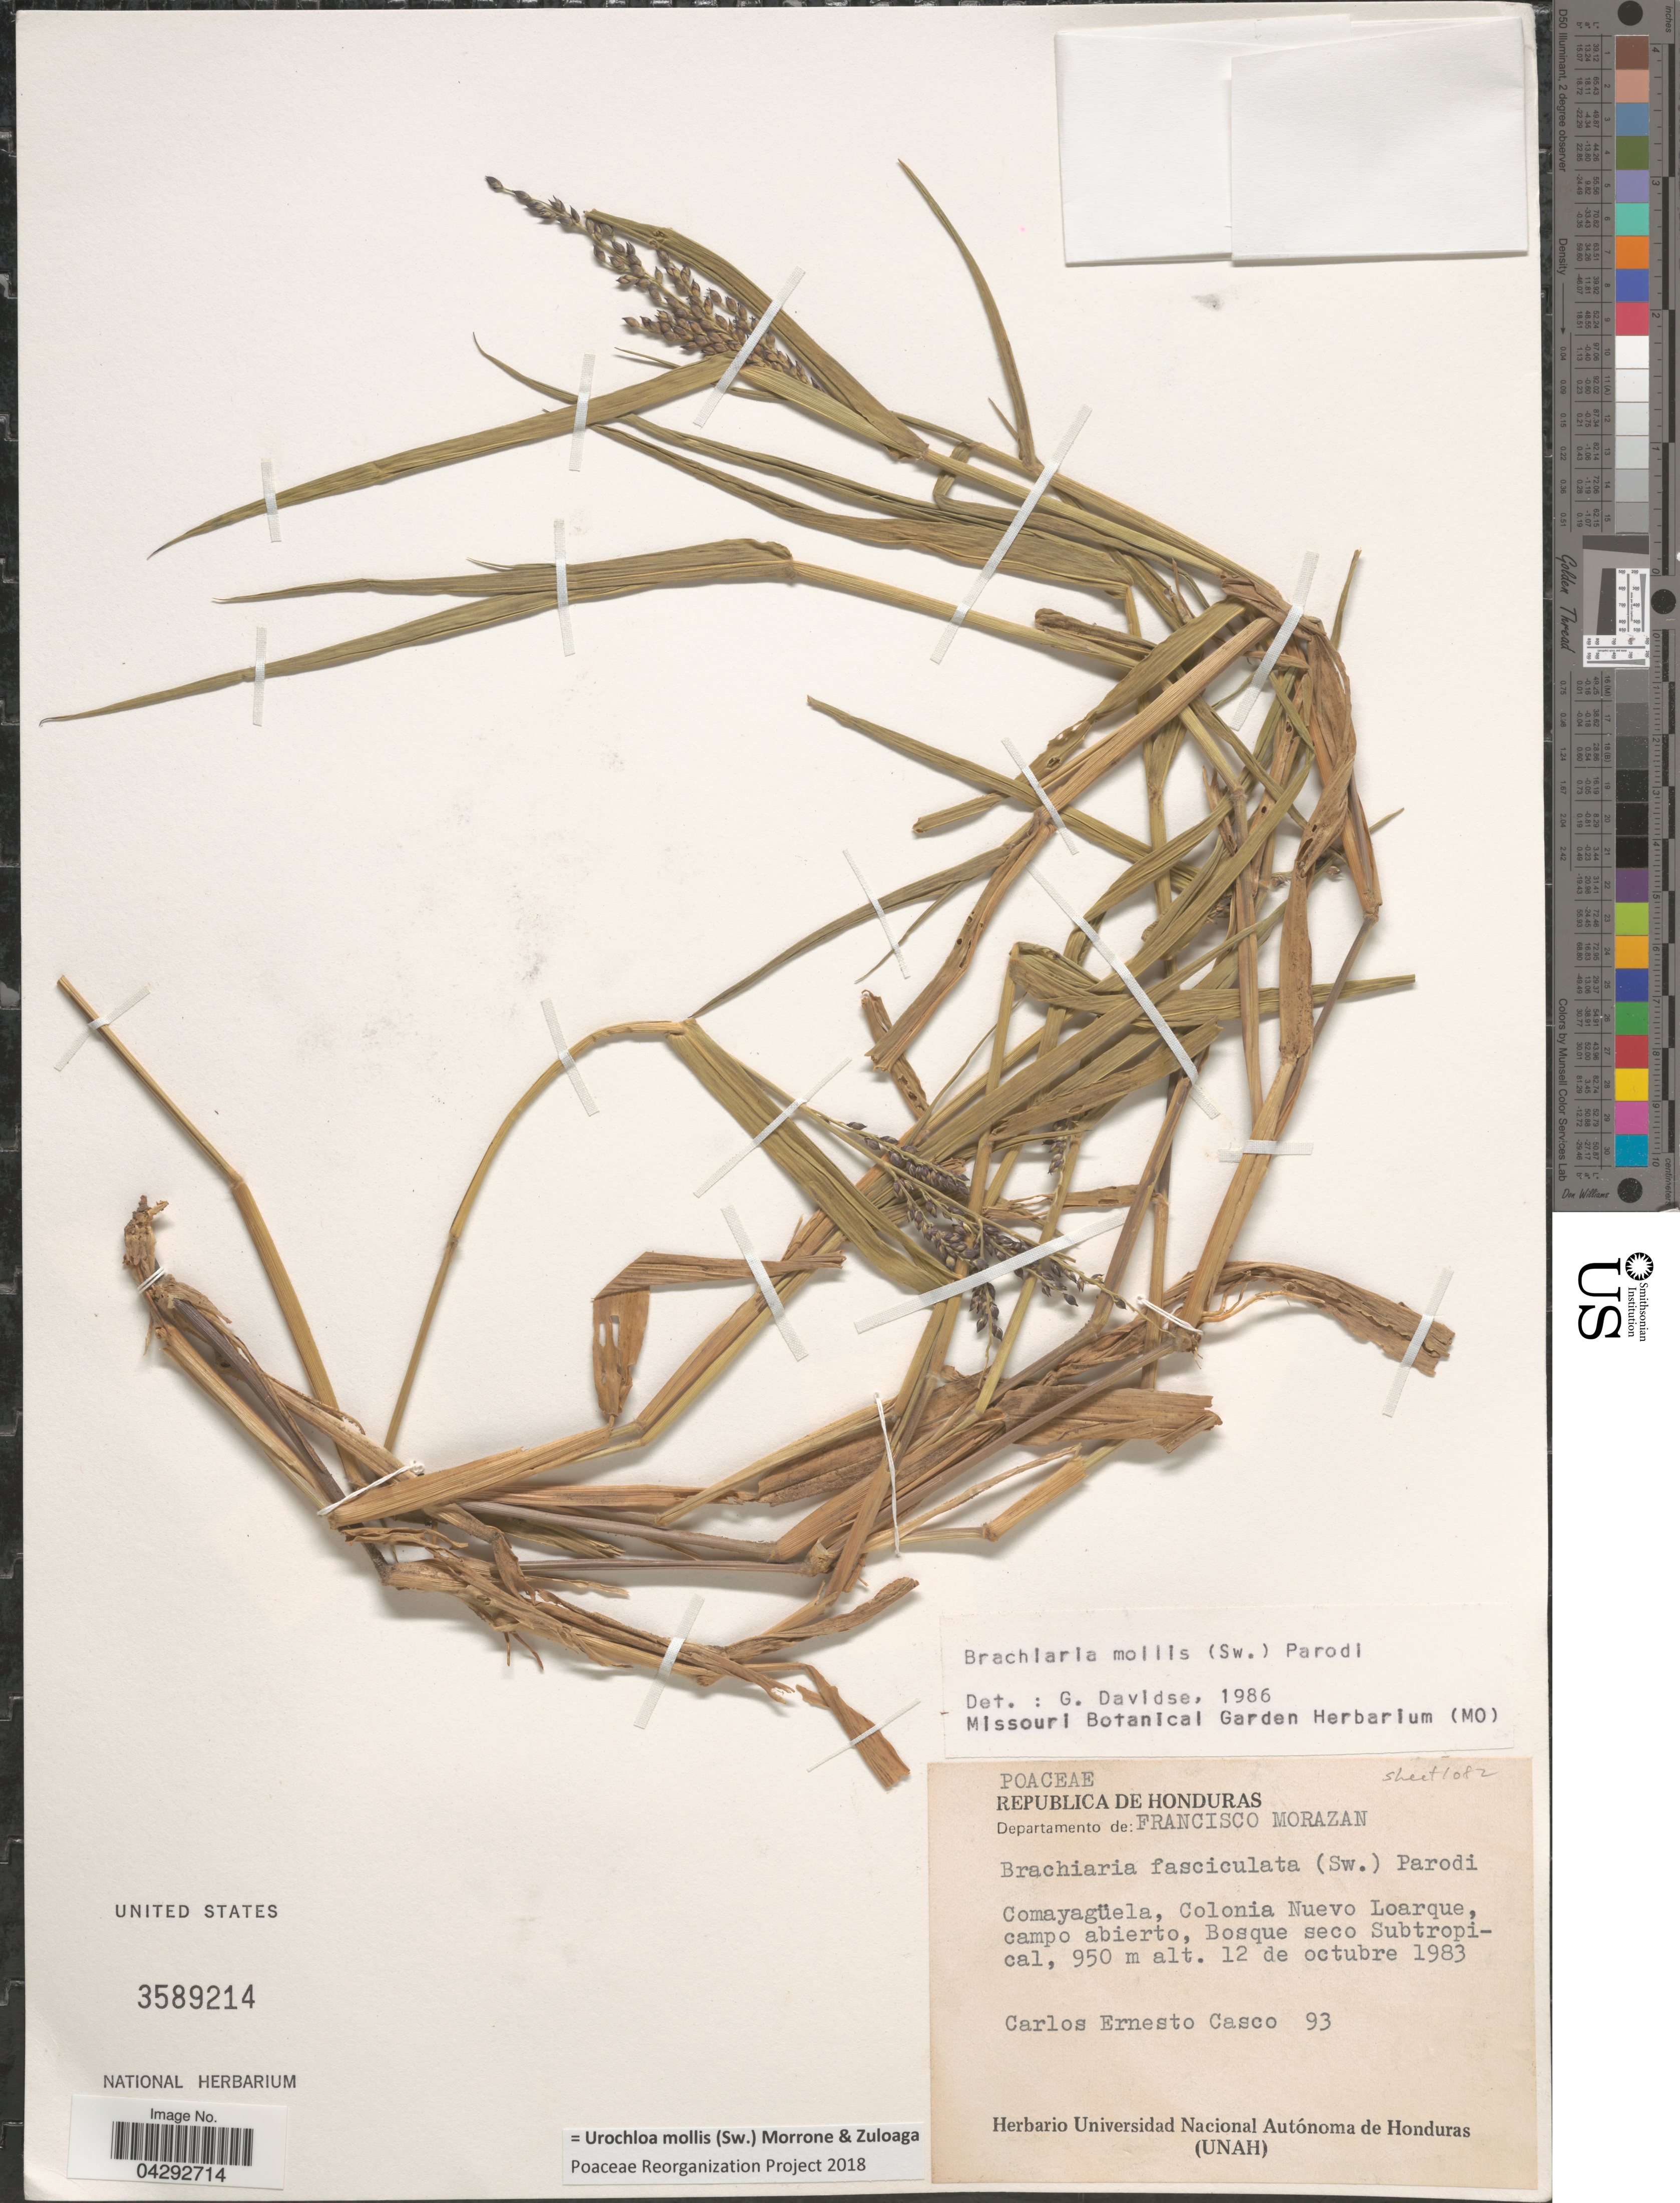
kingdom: Plantae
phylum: Tracheophyta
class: Liliopsida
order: Poales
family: Poaceae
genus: Urochloa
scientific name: Urochloa mollis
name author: (Sw.) Morrone & Zuloaga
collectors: C. O. Erlanson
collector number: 93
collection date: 1983-10-12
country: Honduras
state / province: Fco. Morazán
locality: Republica de Honduras. Departamento de: Francisco Morazan. Comayagüela, Colonia Nuevo Loarque, campo abierto, Bosque seco Subtropical.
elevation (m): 950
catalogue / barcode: US 3589214